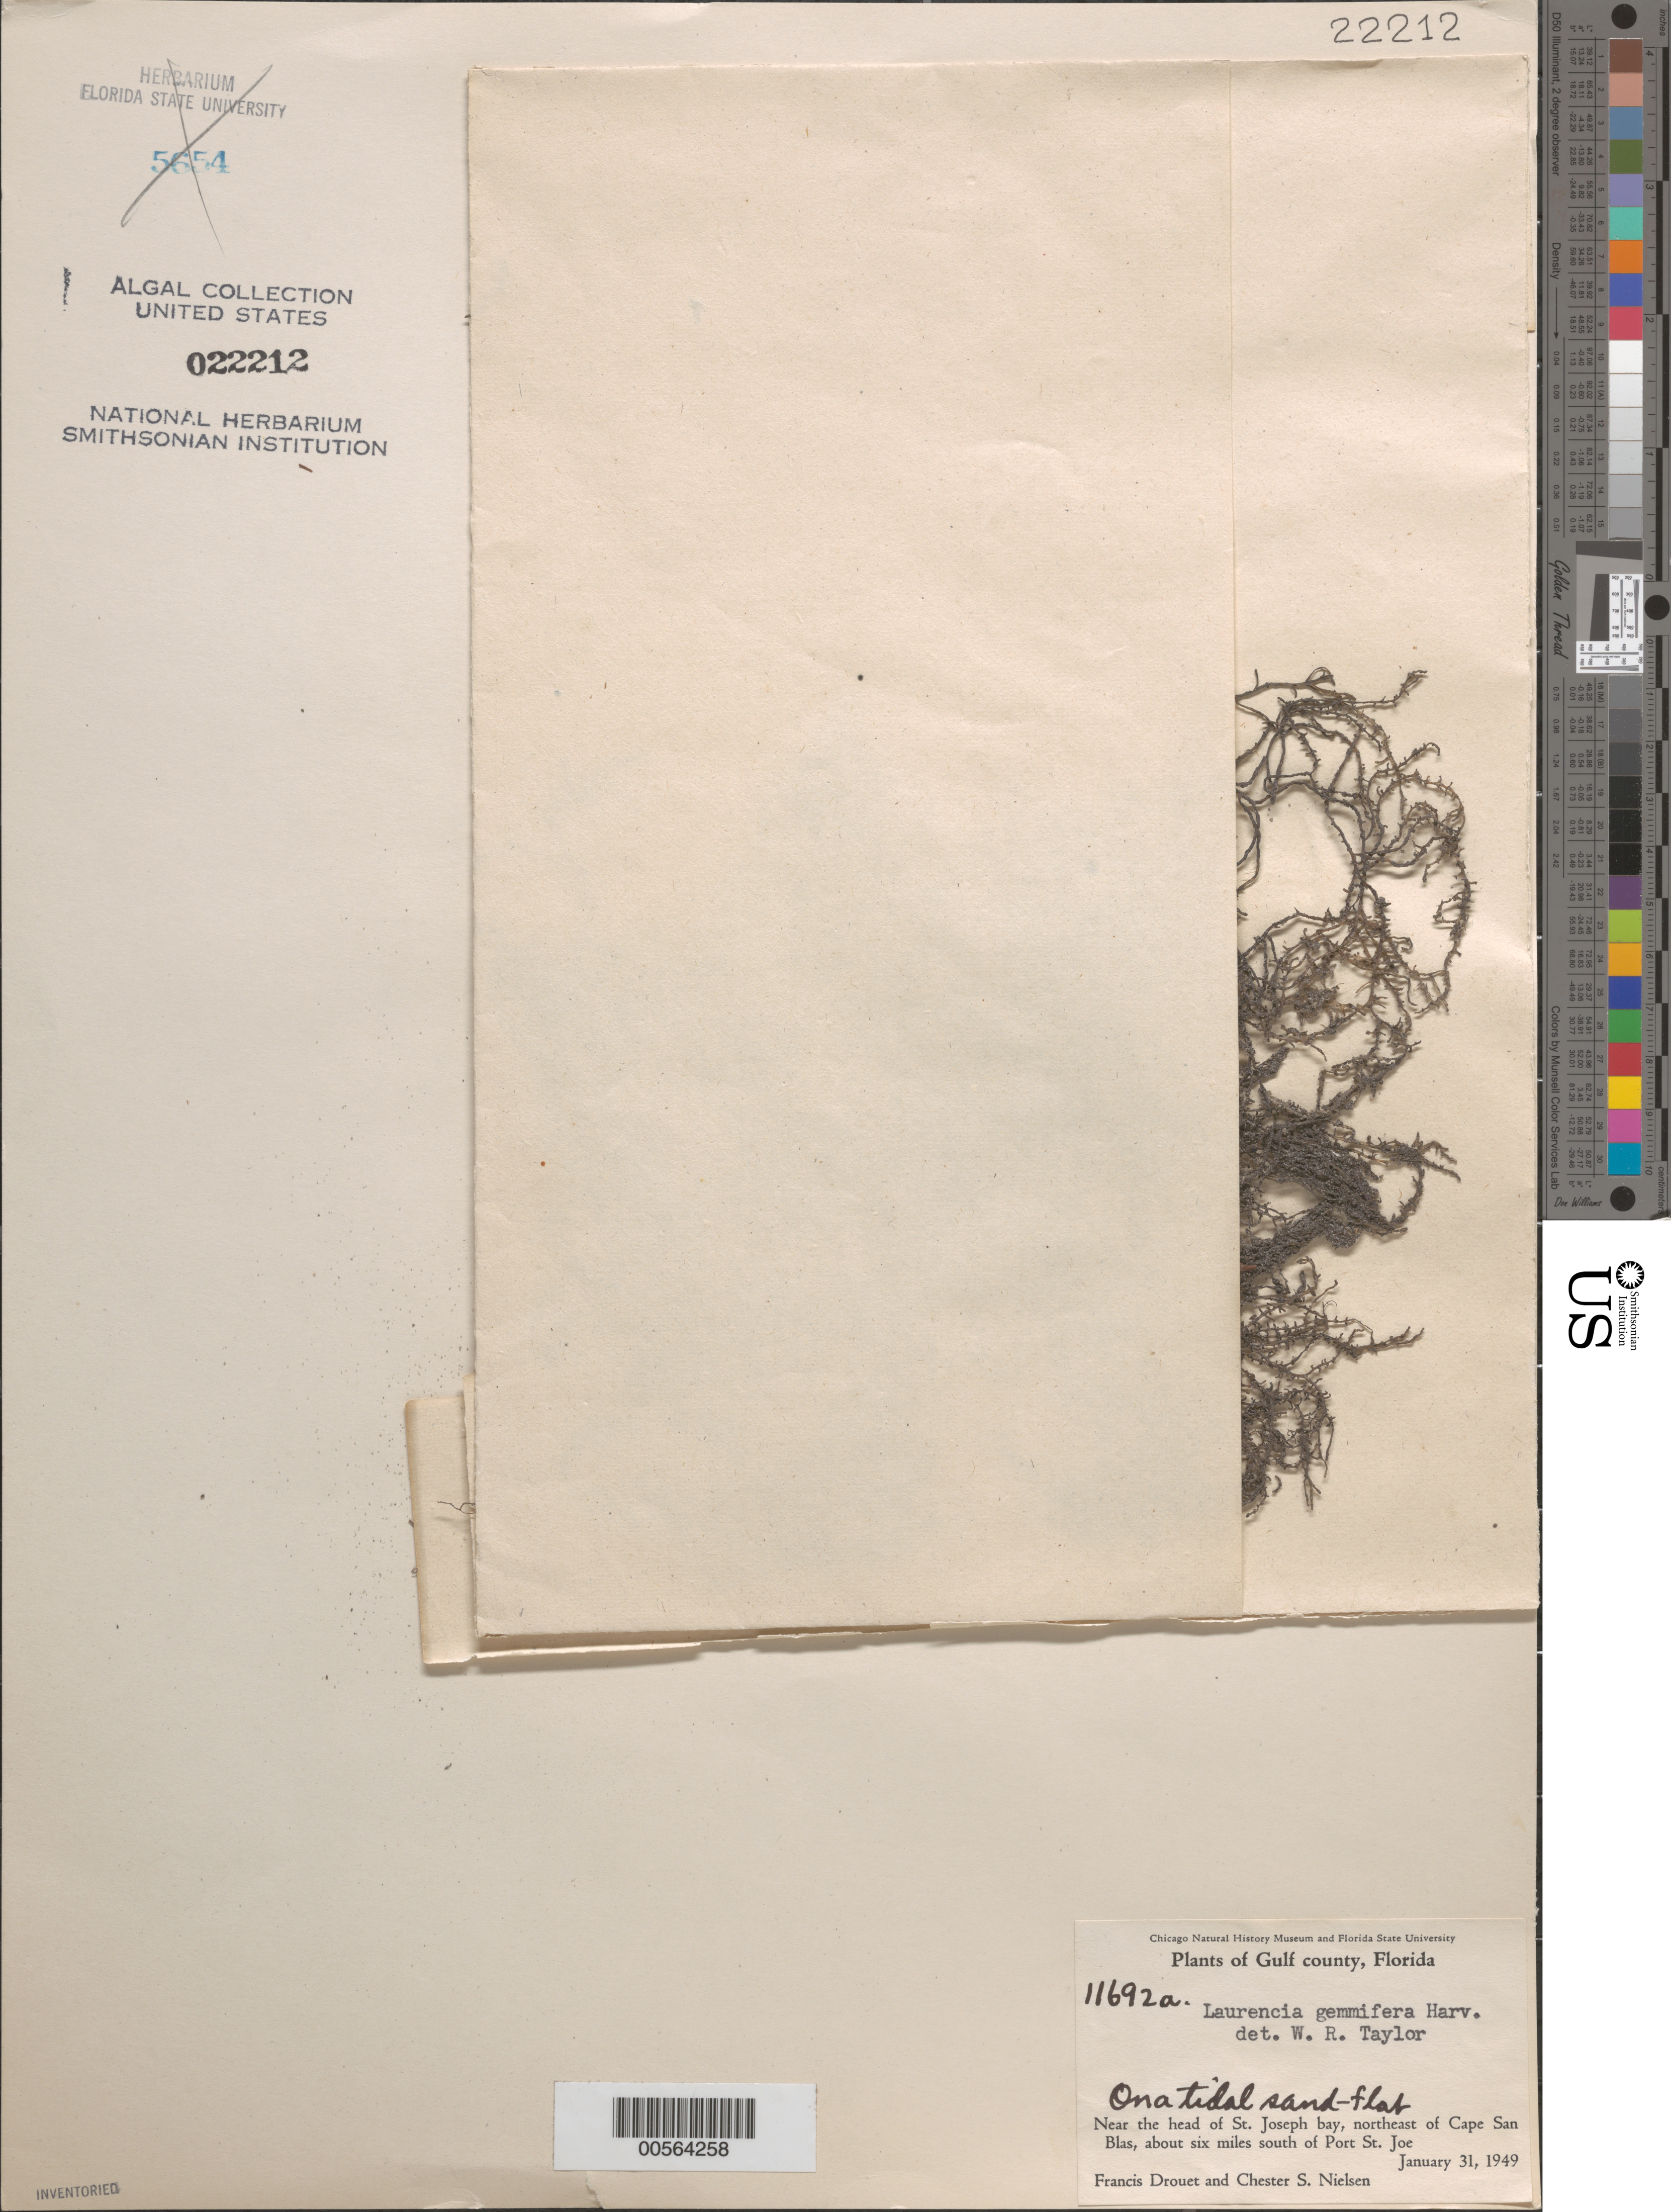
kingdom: Plantae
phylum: Rhodophyta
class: Florideophyceae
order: Ceramiales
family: Rhodomelaceae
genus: Yuzurua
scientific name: Yuzurua poiteaui var. gemmifera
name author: (Harvey) M.J. Wynne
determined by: Algae name updating Project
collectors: F. E. Drouet & C. S. Nielsen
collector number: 11692a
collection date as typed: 31 Jan 1949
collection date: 1949-01-31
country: United States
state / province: Florida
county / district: Gulf County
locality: St. Joseph Bay, northeast of Cape San Blas, ca. 6 miles south of Port St. Joe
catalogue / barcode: US 22212